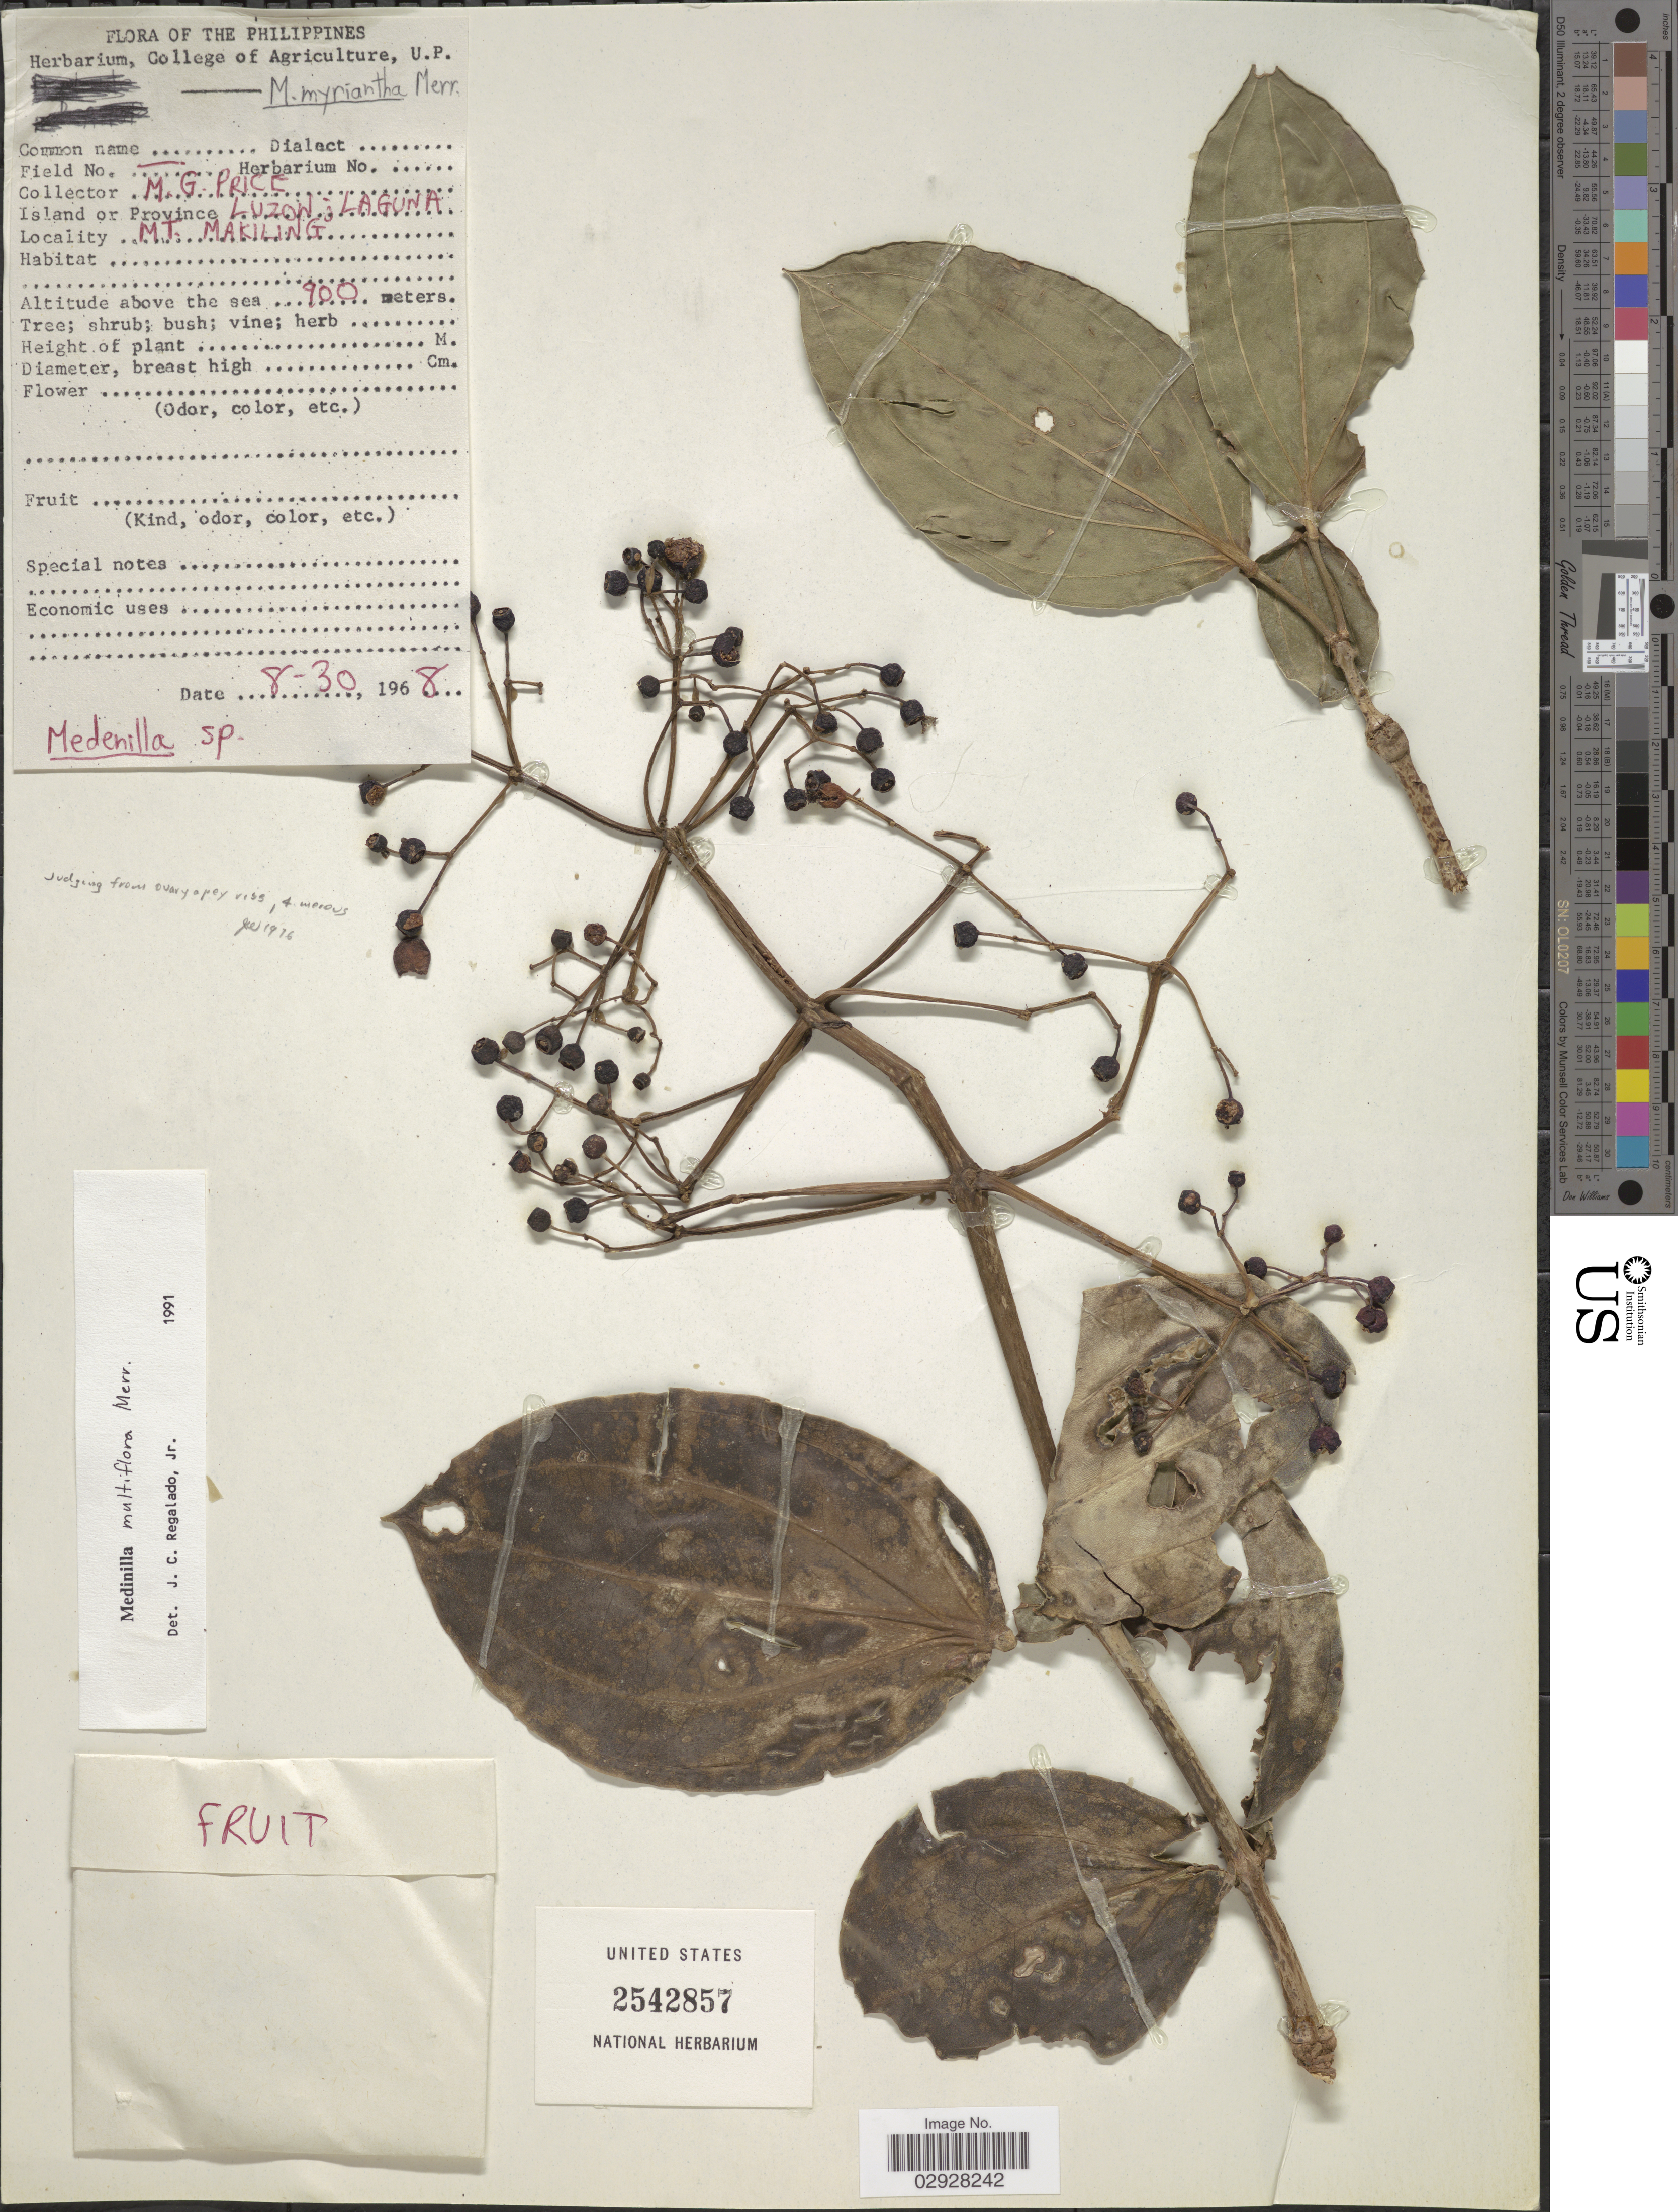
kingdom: Plantae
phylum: Tracheophyta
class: Magnoliopsida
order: Myrtales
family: Melastomataceae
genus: Medinilla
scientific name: Medinilla multiflora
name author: Merr.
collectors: M. G. Price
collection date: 1968-08-30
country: Philippines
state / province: Calabarzon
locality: Island Luzon, Laguna, Mt. Makiling.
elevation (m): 900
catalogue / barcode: US 2542857